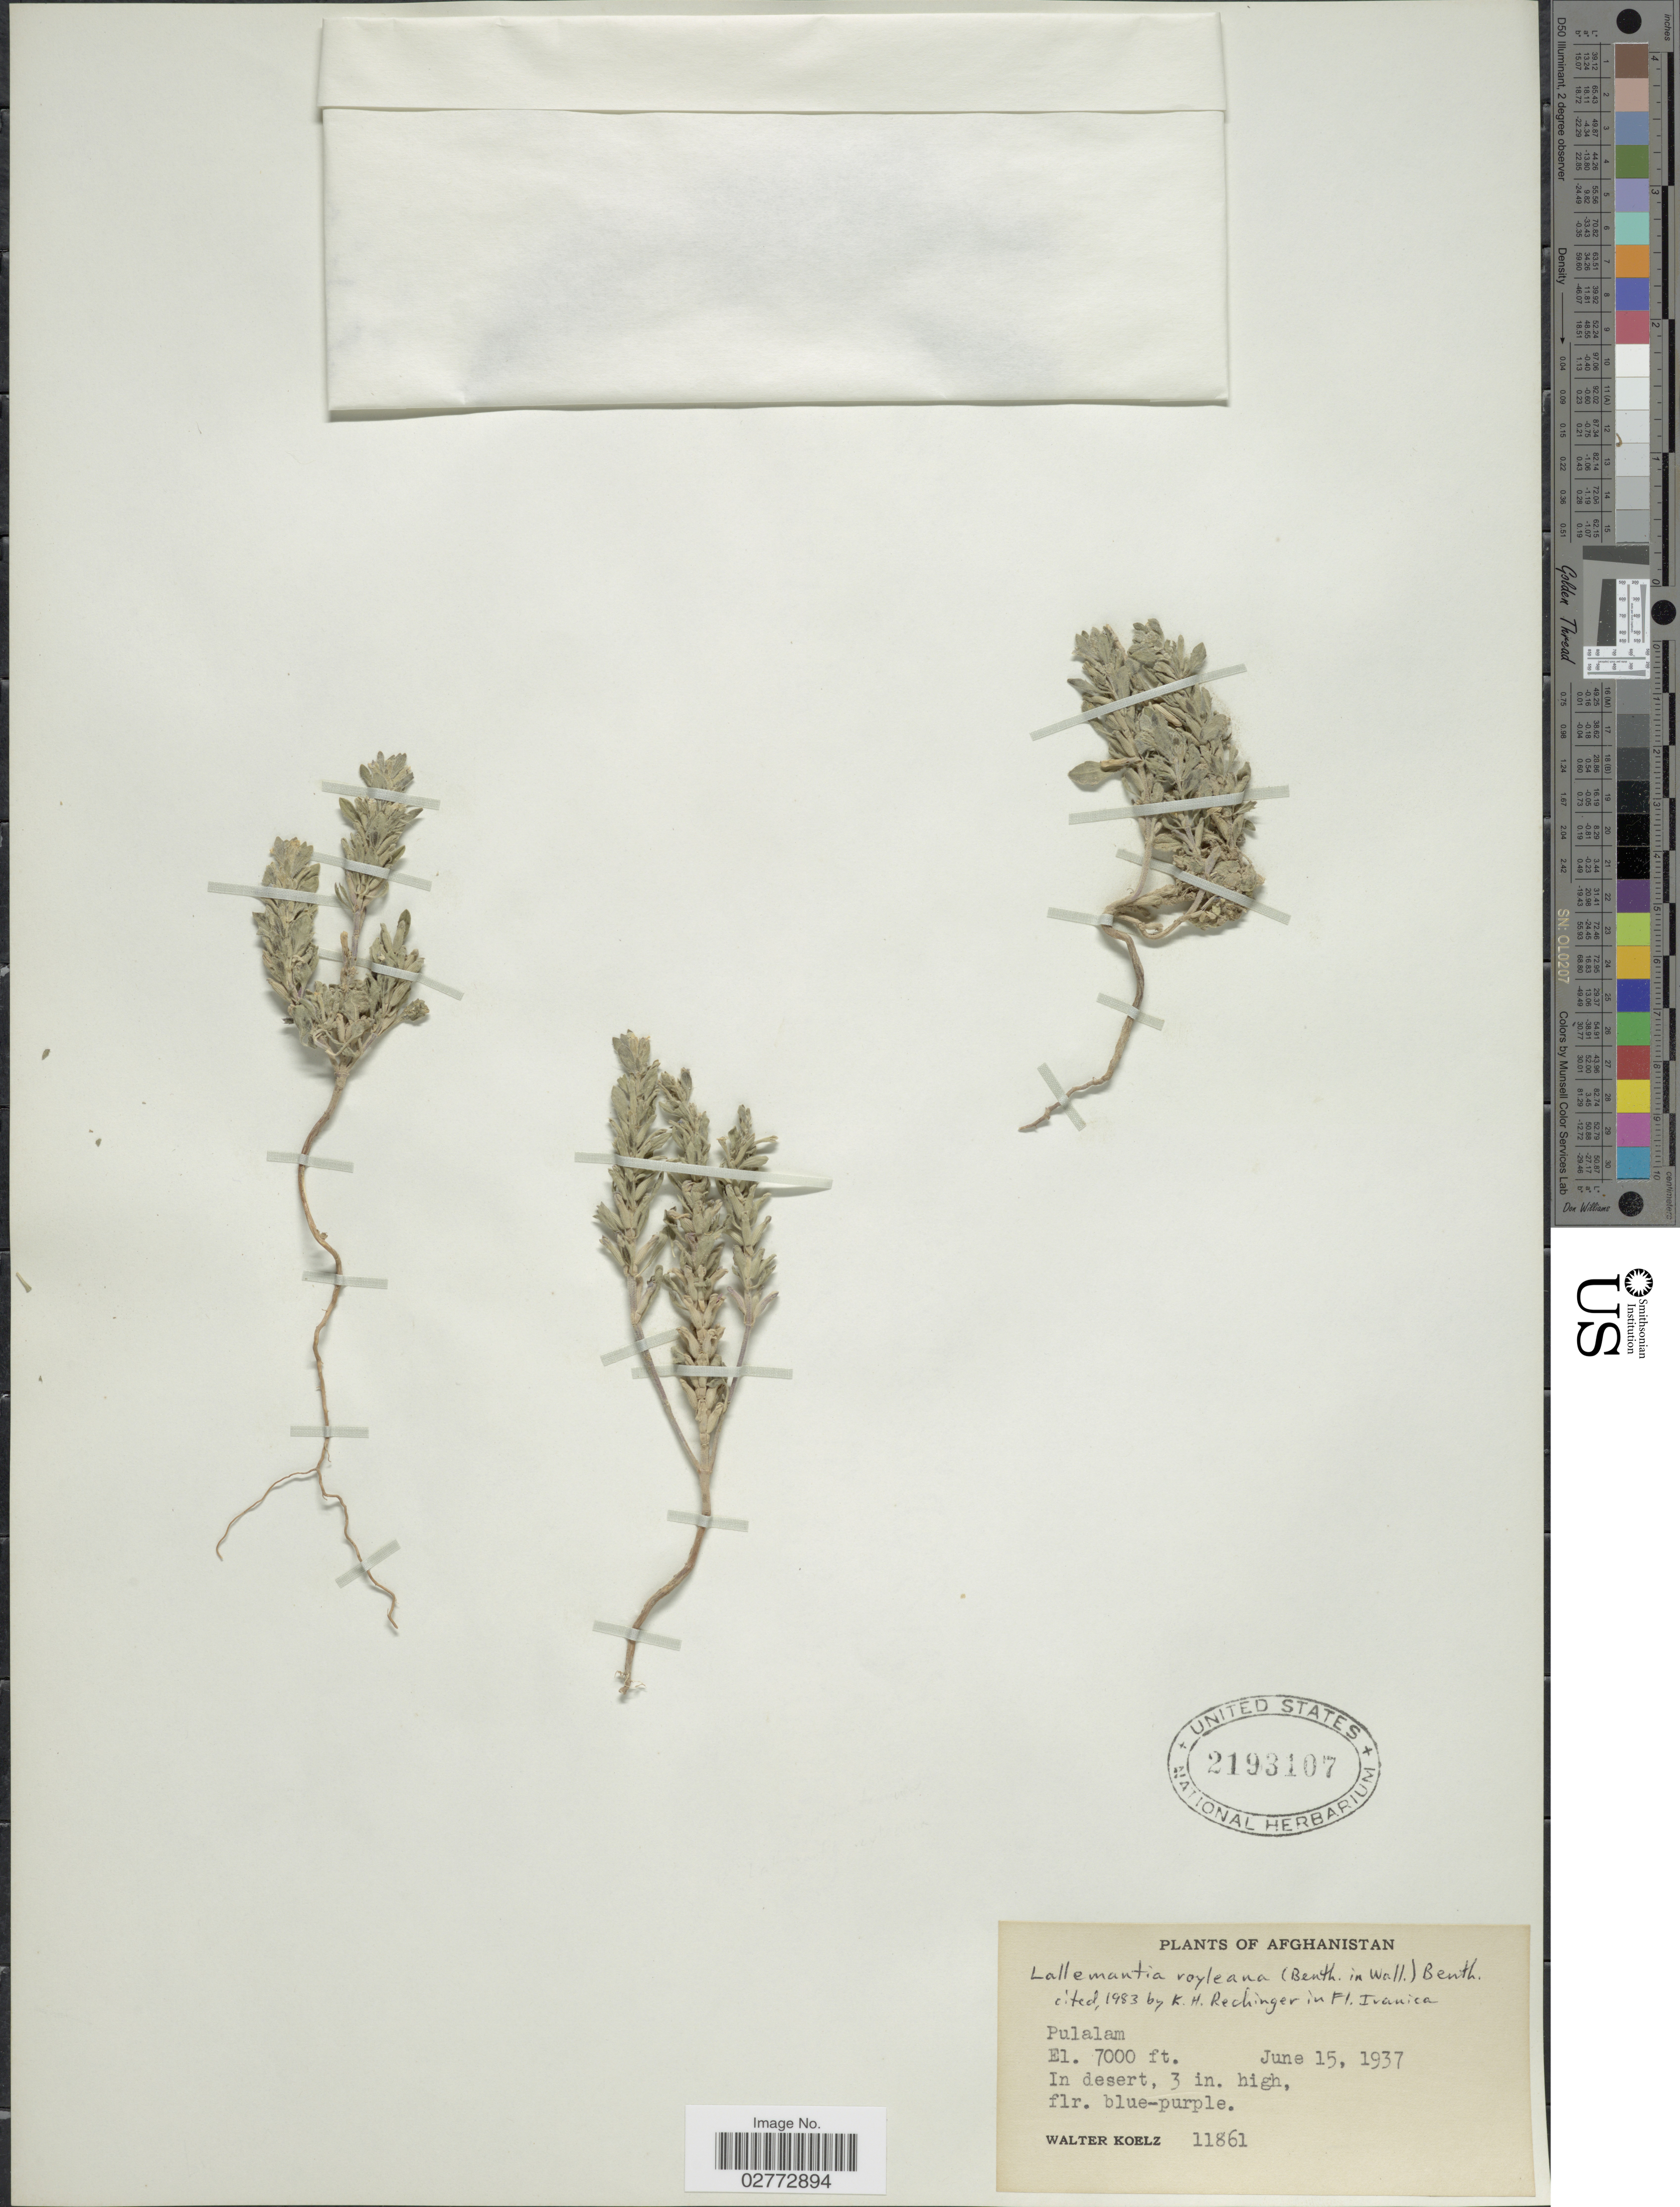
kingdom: Plantae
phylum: Tracheophyta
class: Magnoliopsida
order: Lamiales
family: Lamiaceae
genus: Lallemantia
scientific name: Lallemantia royleana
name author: (Benth.) Benth.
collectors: W. N. Koelz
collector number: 11861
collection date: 1937-06-15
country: Afghanistan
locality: Pulalam.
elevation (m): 2134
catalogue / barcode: US 2193107